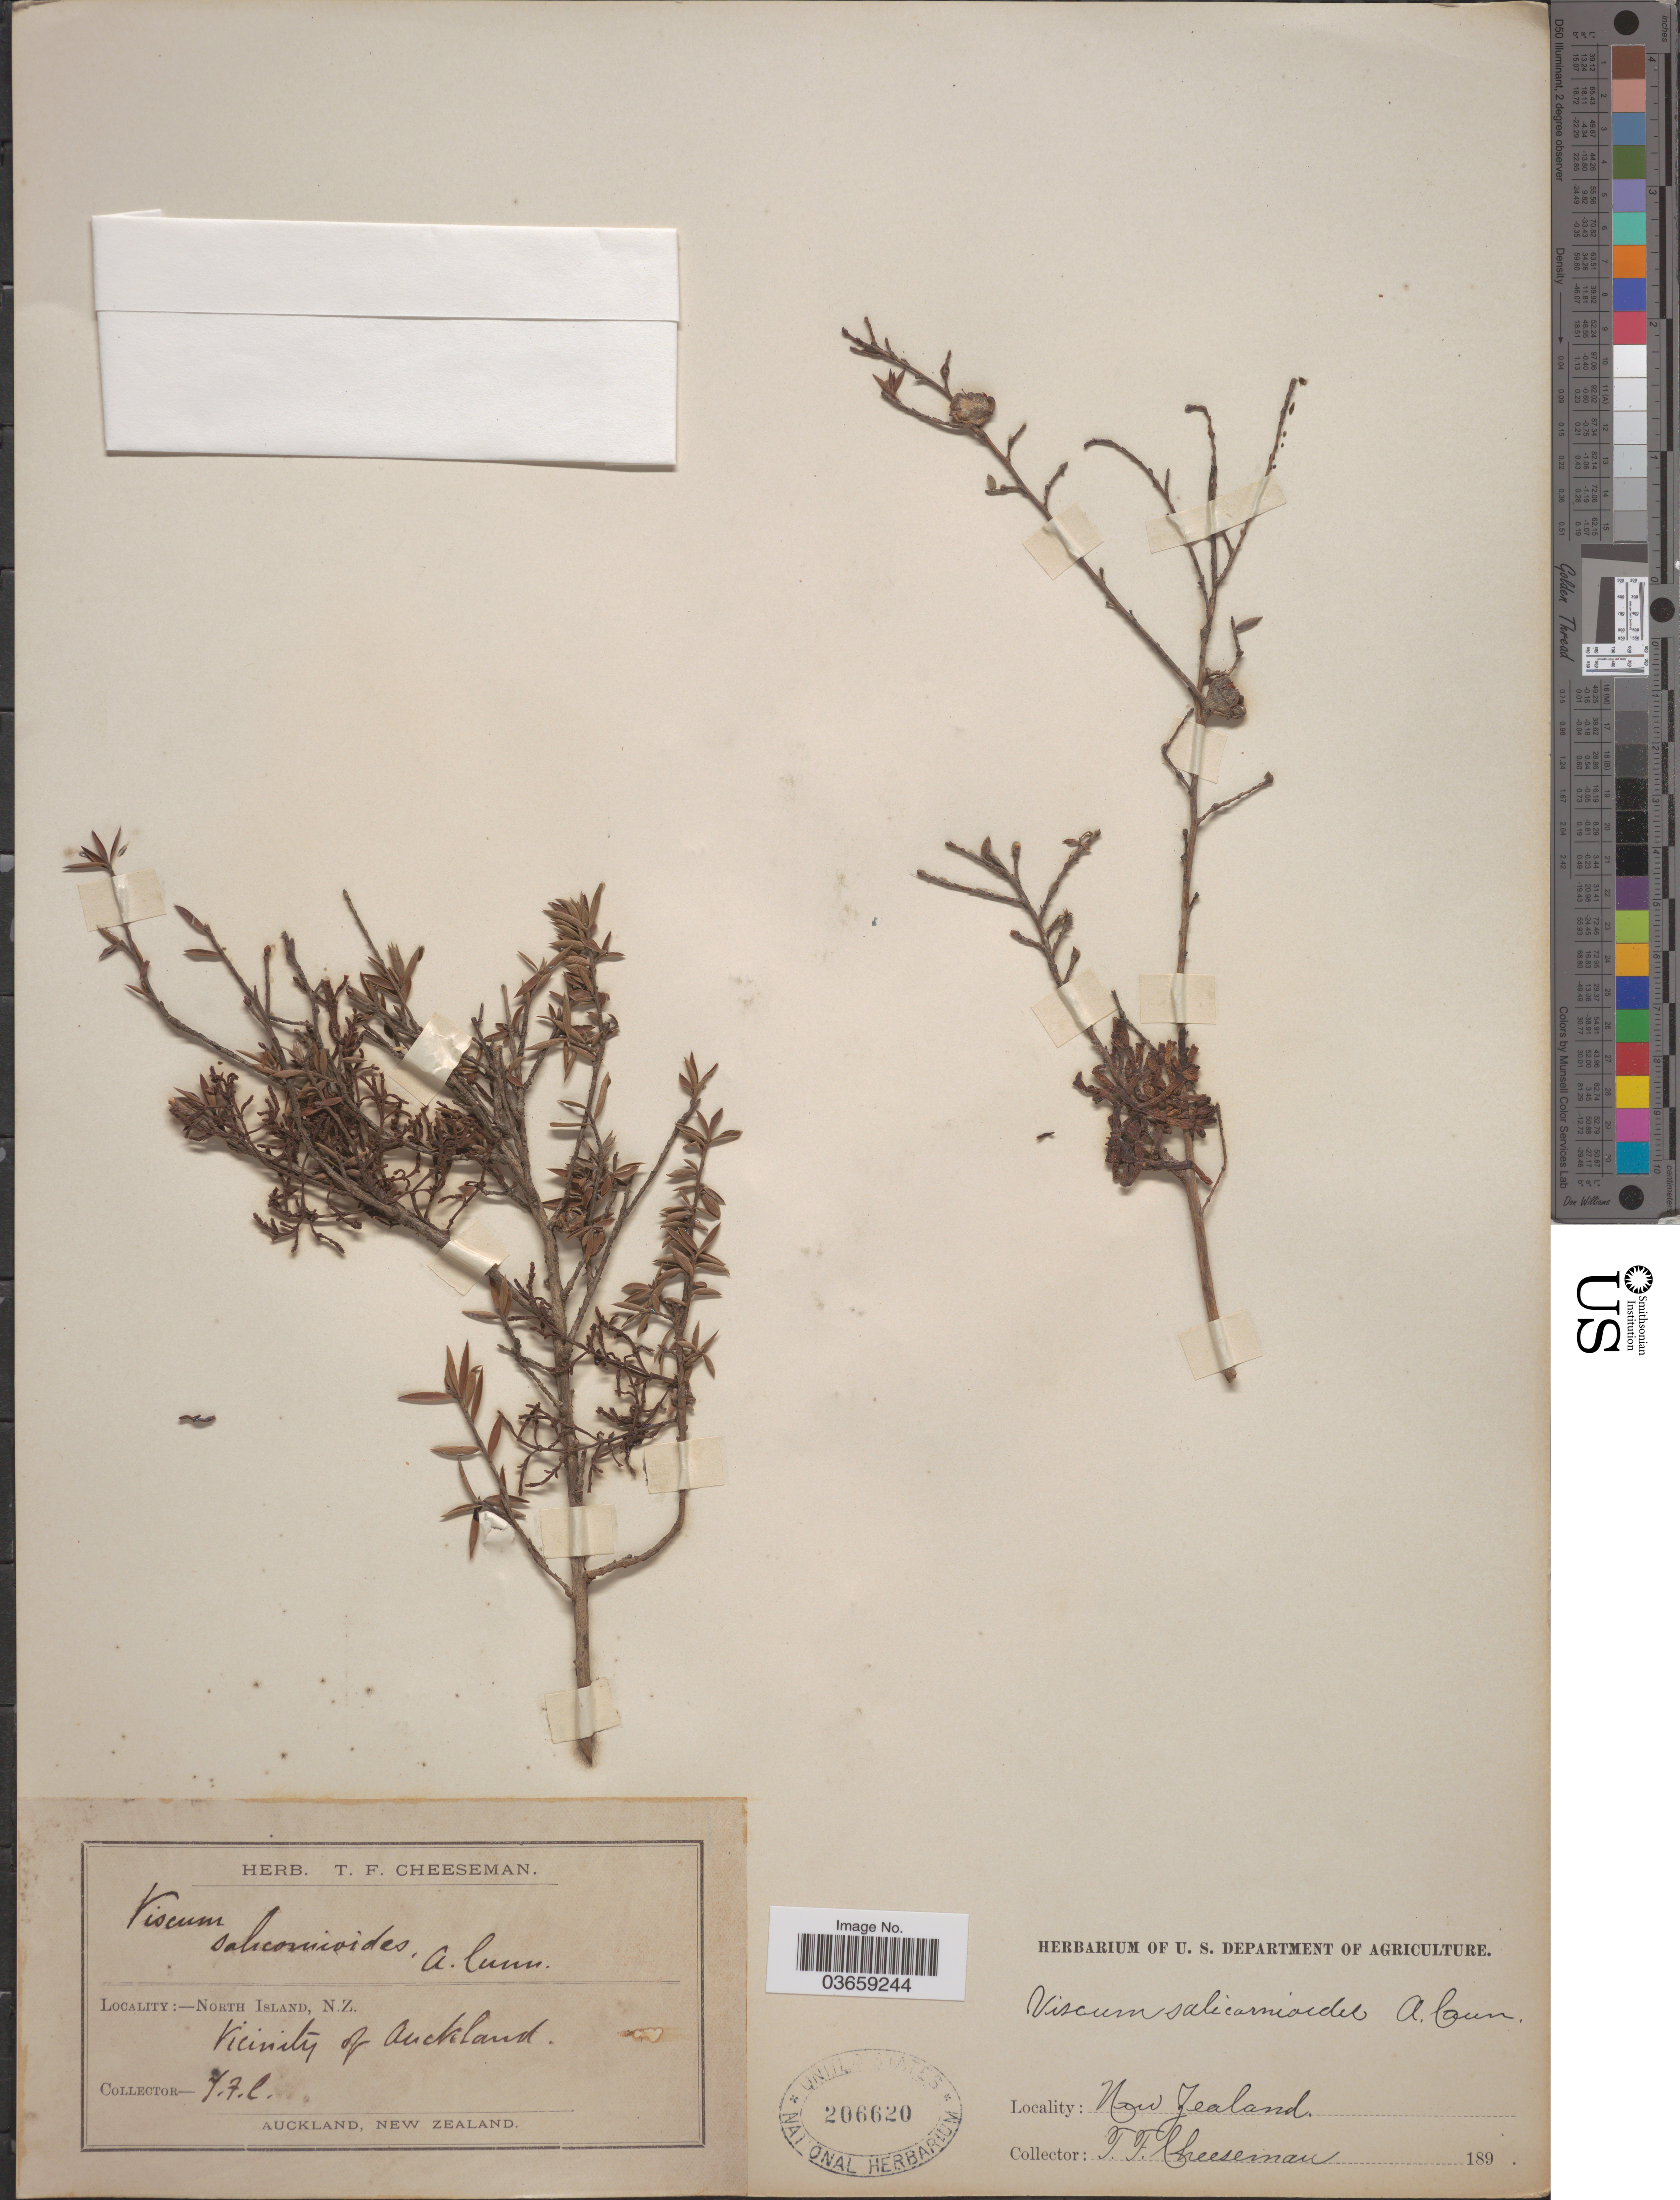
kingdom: Plantae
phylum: Tracheophyta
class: Magnoliopsida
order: Santalales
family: Viscaceae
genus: Viscum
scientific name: Viscum salicornioides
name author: A. Cunn.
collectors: T. F. Cheeseman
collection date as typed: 189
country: New Zealand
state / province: Auckland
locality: North Island. Vicinity of Auckland.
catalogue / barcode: US 206620